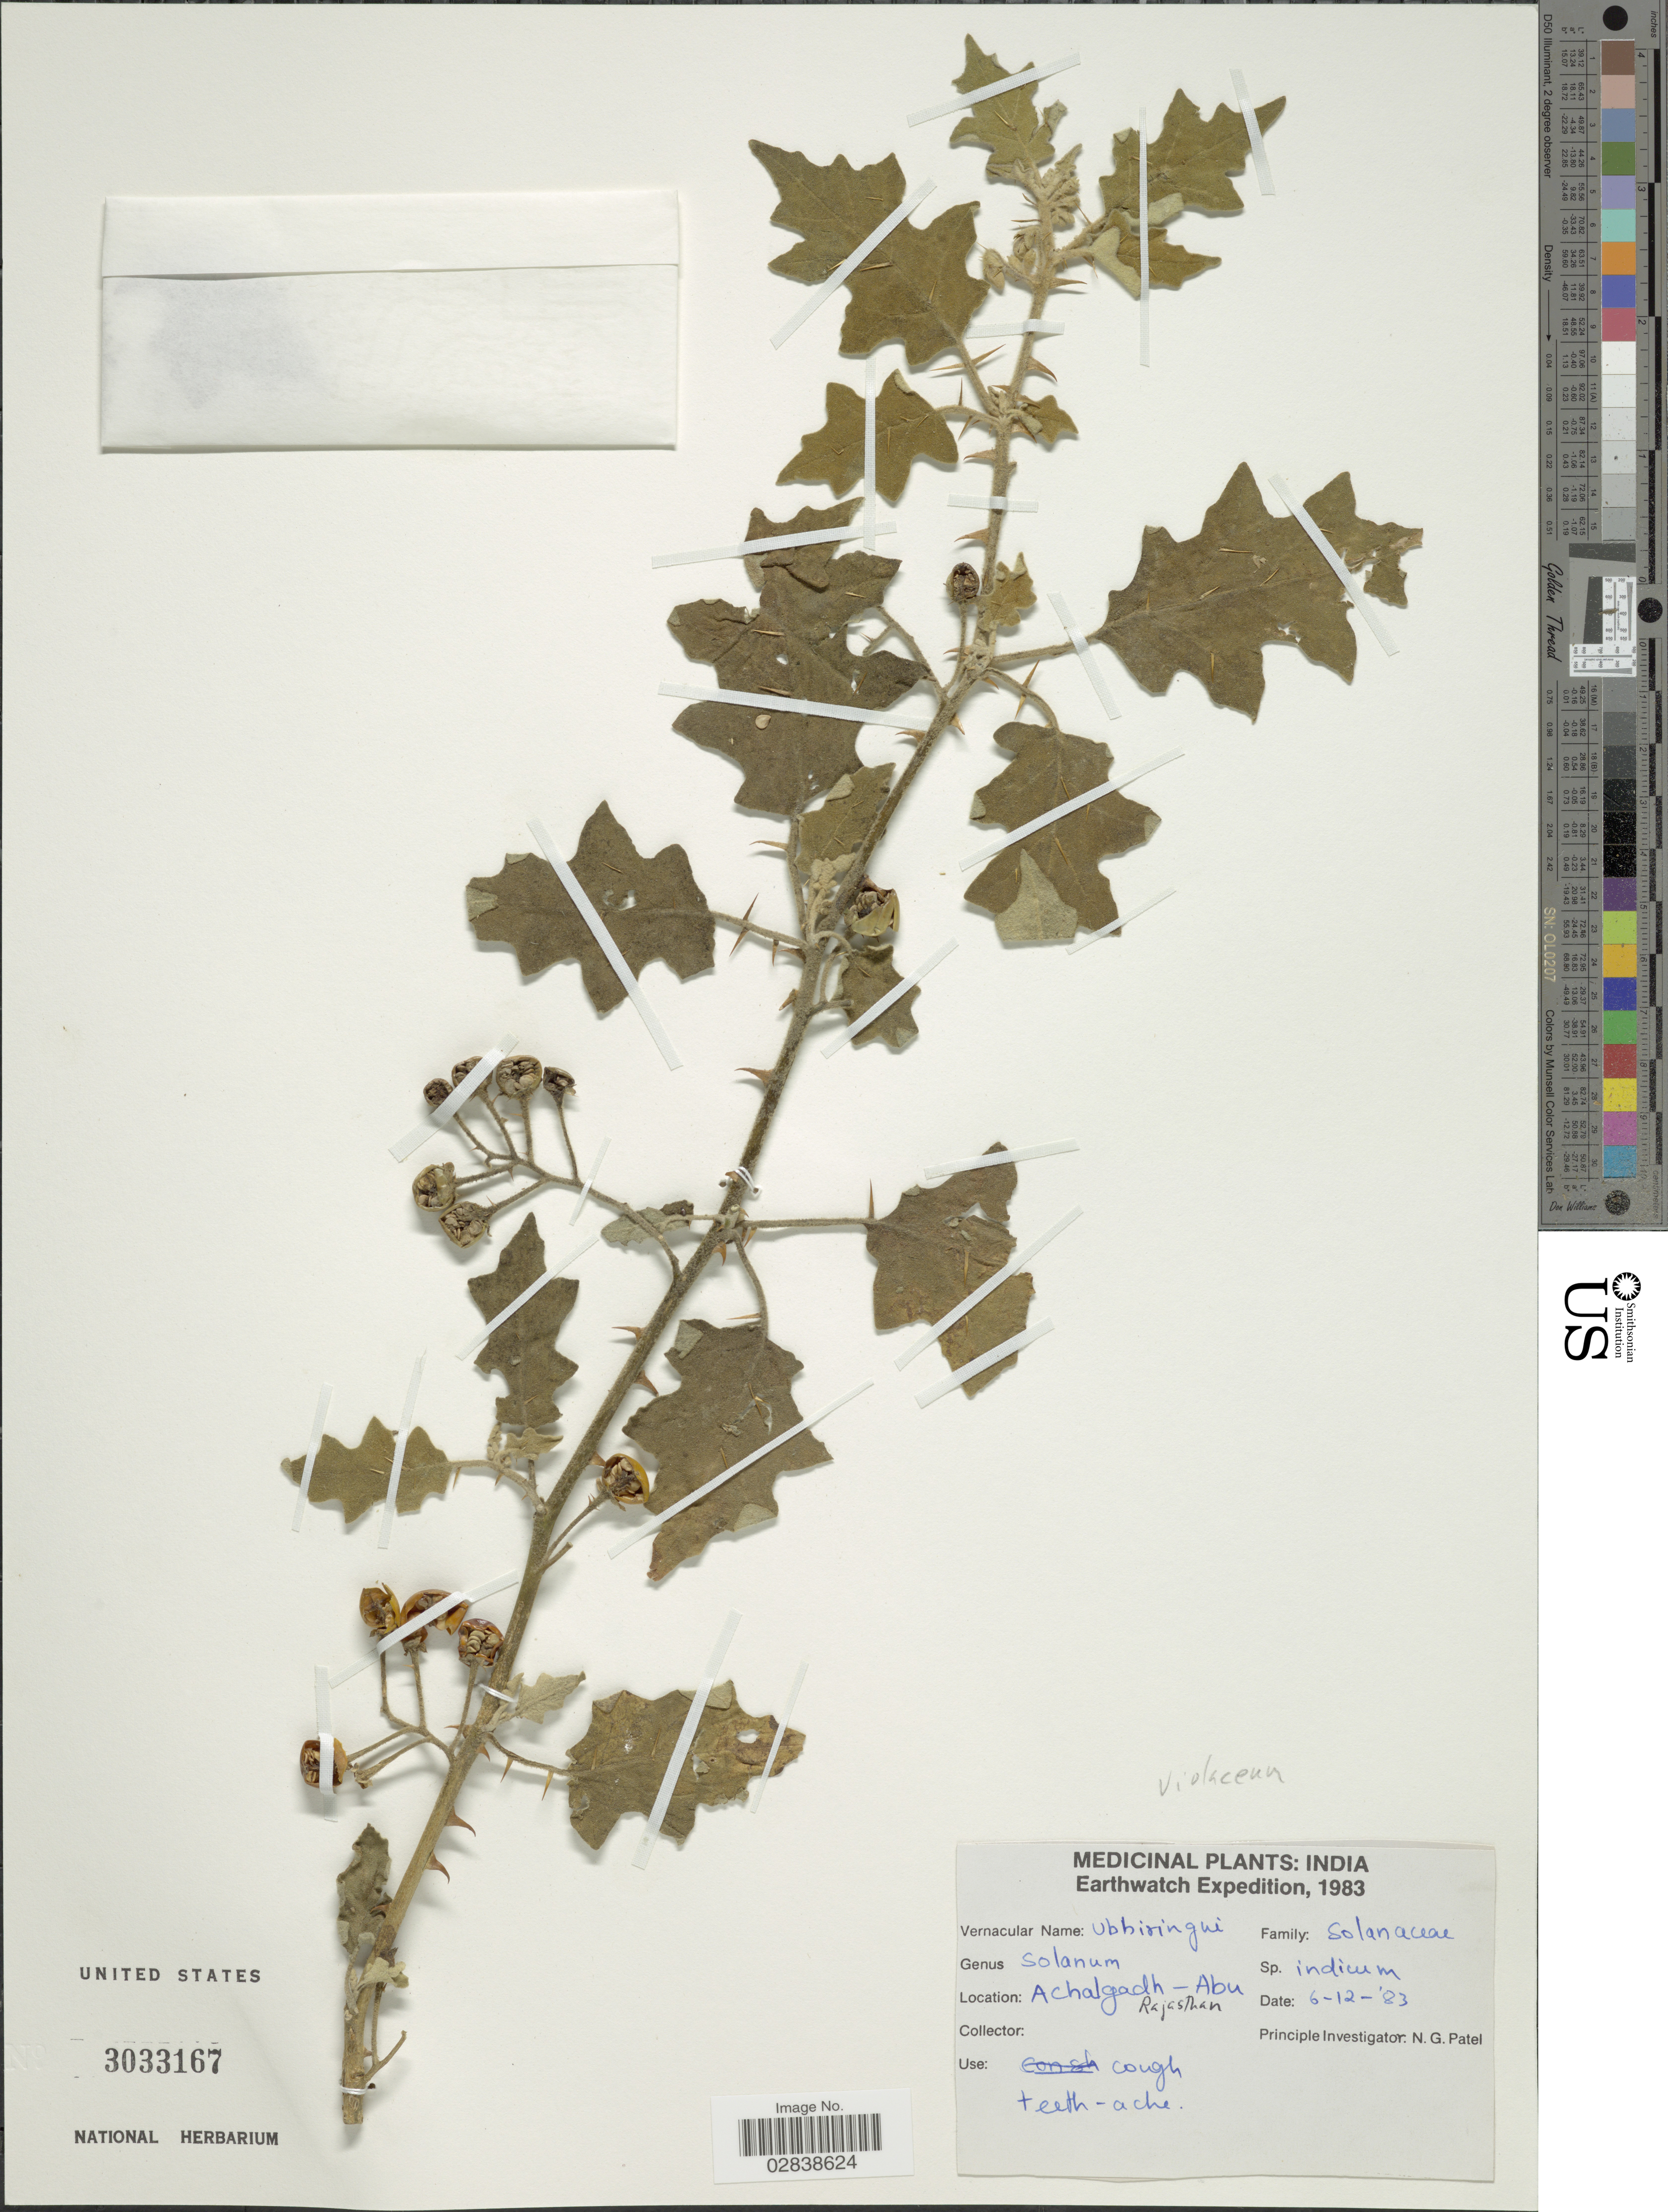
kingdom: Plantae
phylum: Tracheophyta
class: Magnoliopsida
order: Solanales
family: Solanaceae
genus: Solanum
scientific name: Solanum violaceum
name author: Ortega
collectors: N. Patel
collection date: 1983-12-06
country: India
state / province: Rajasthan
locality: Achalgadh-Abu.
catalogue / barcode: US 3033167